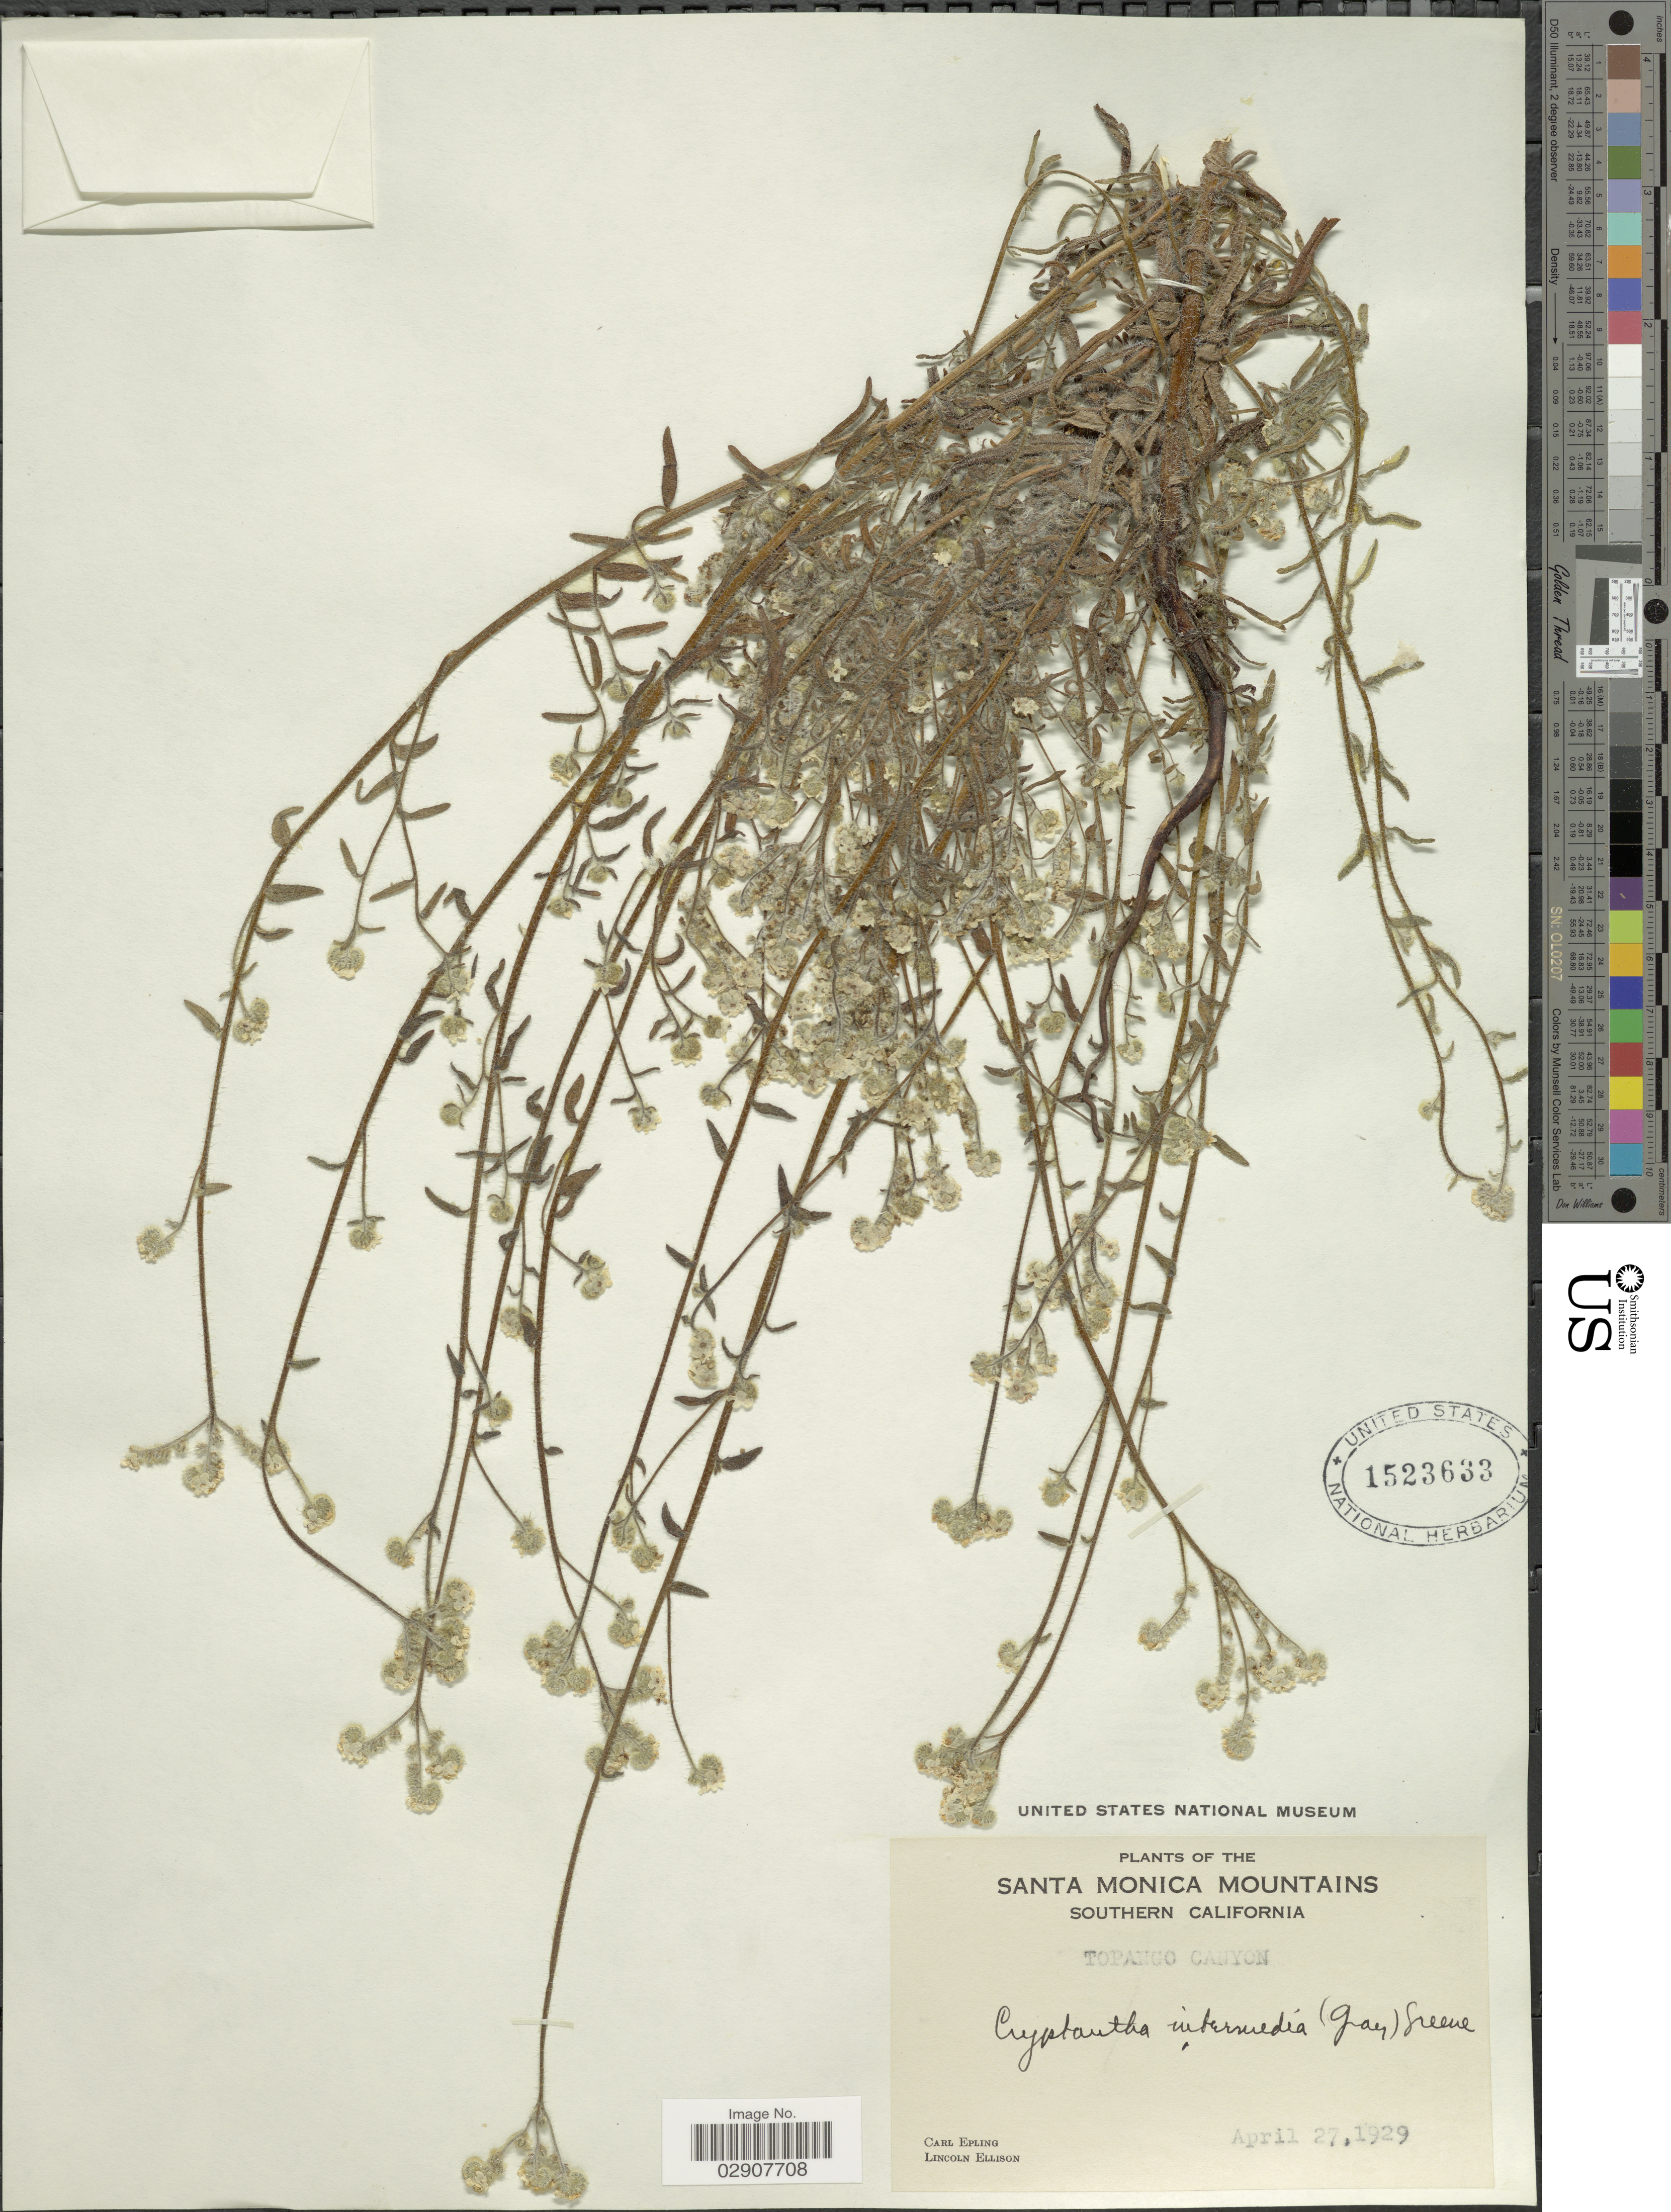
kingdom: Plantae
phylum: Tracheophyta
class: Magnoliopsida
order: Boraginales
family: Boraginaceae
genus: Cryptantha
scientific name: Cryptantha intermedia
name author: (A. Gray) Greene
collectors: C. C. Epling & L. Ellison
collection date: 1929-04-27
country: United States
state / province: California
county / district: Los Angeles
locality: Santa Monica Mountains, Southern California, Topango Canyon.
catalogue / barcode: US 1523633